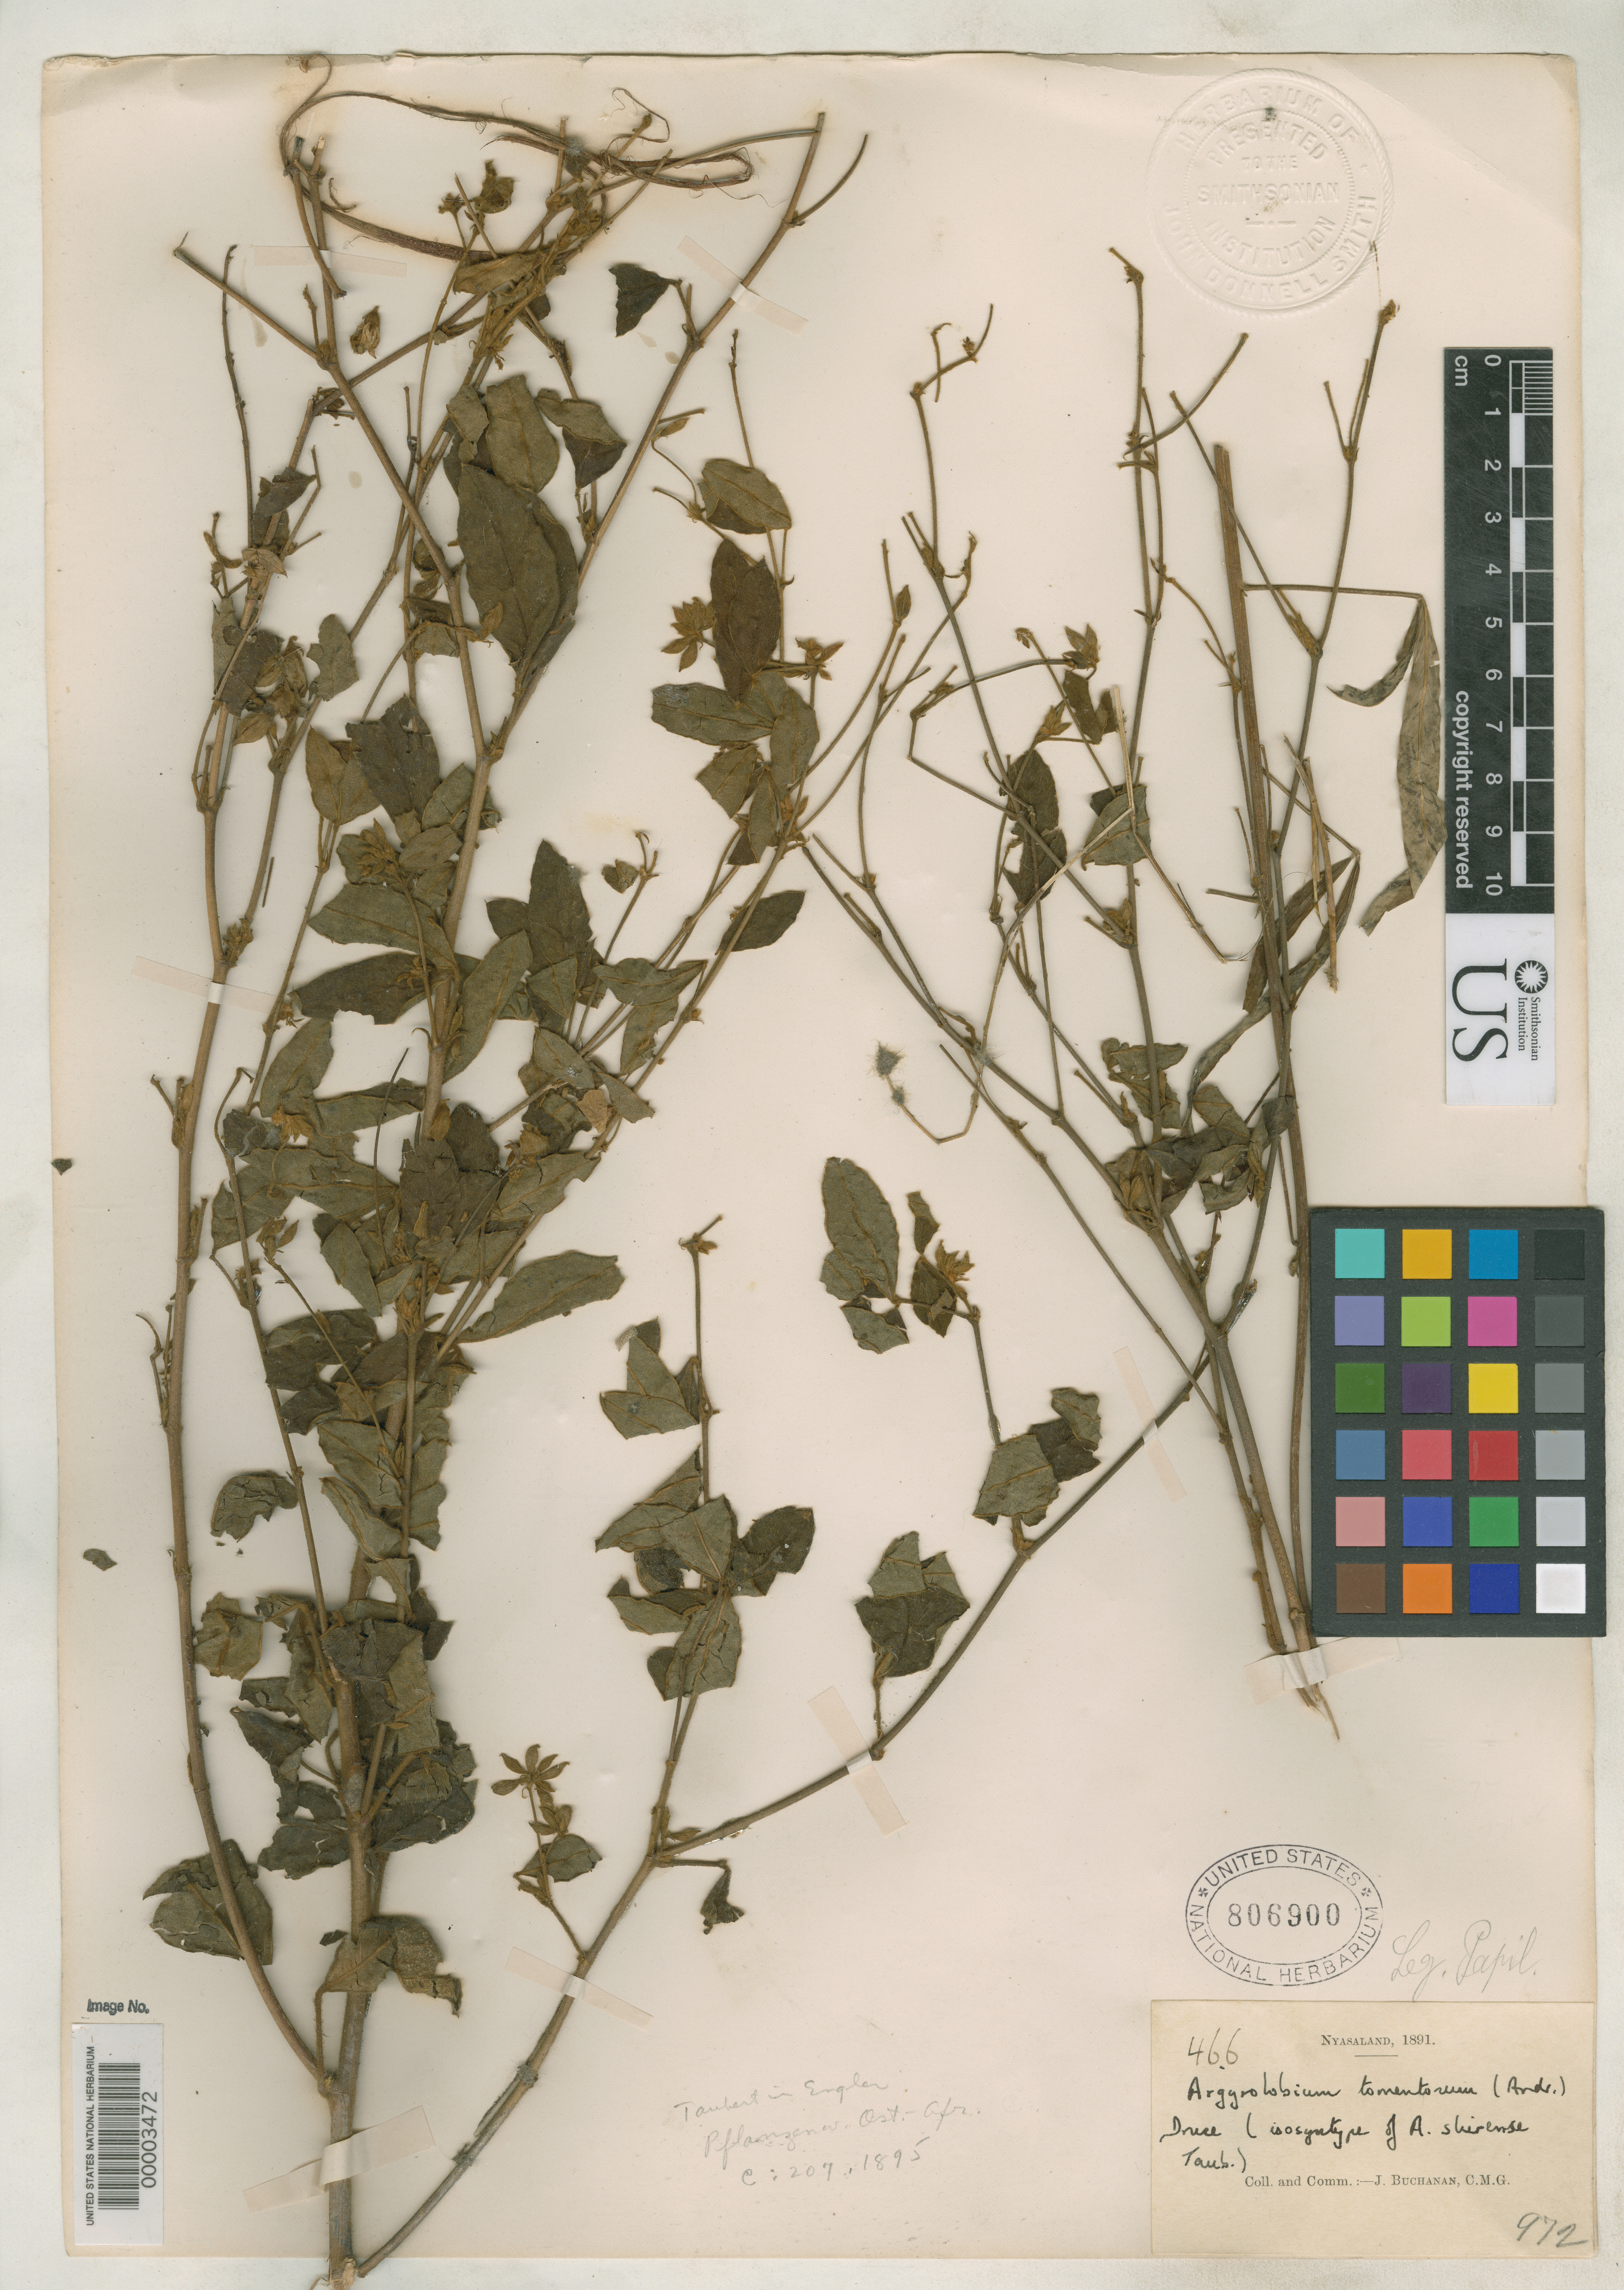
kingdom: Plantae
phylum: Tracheophyta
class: Magnoliopsida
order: Fabales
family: Fabaceae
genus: Argyrolobium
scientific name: Argyrolobium shirense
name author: Taub. in Engl.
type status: Isosyntype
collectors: J. Buchanan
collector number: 466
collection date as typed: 1891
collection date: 1891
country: Malawi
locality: Nyasaland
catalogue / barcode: US 806900